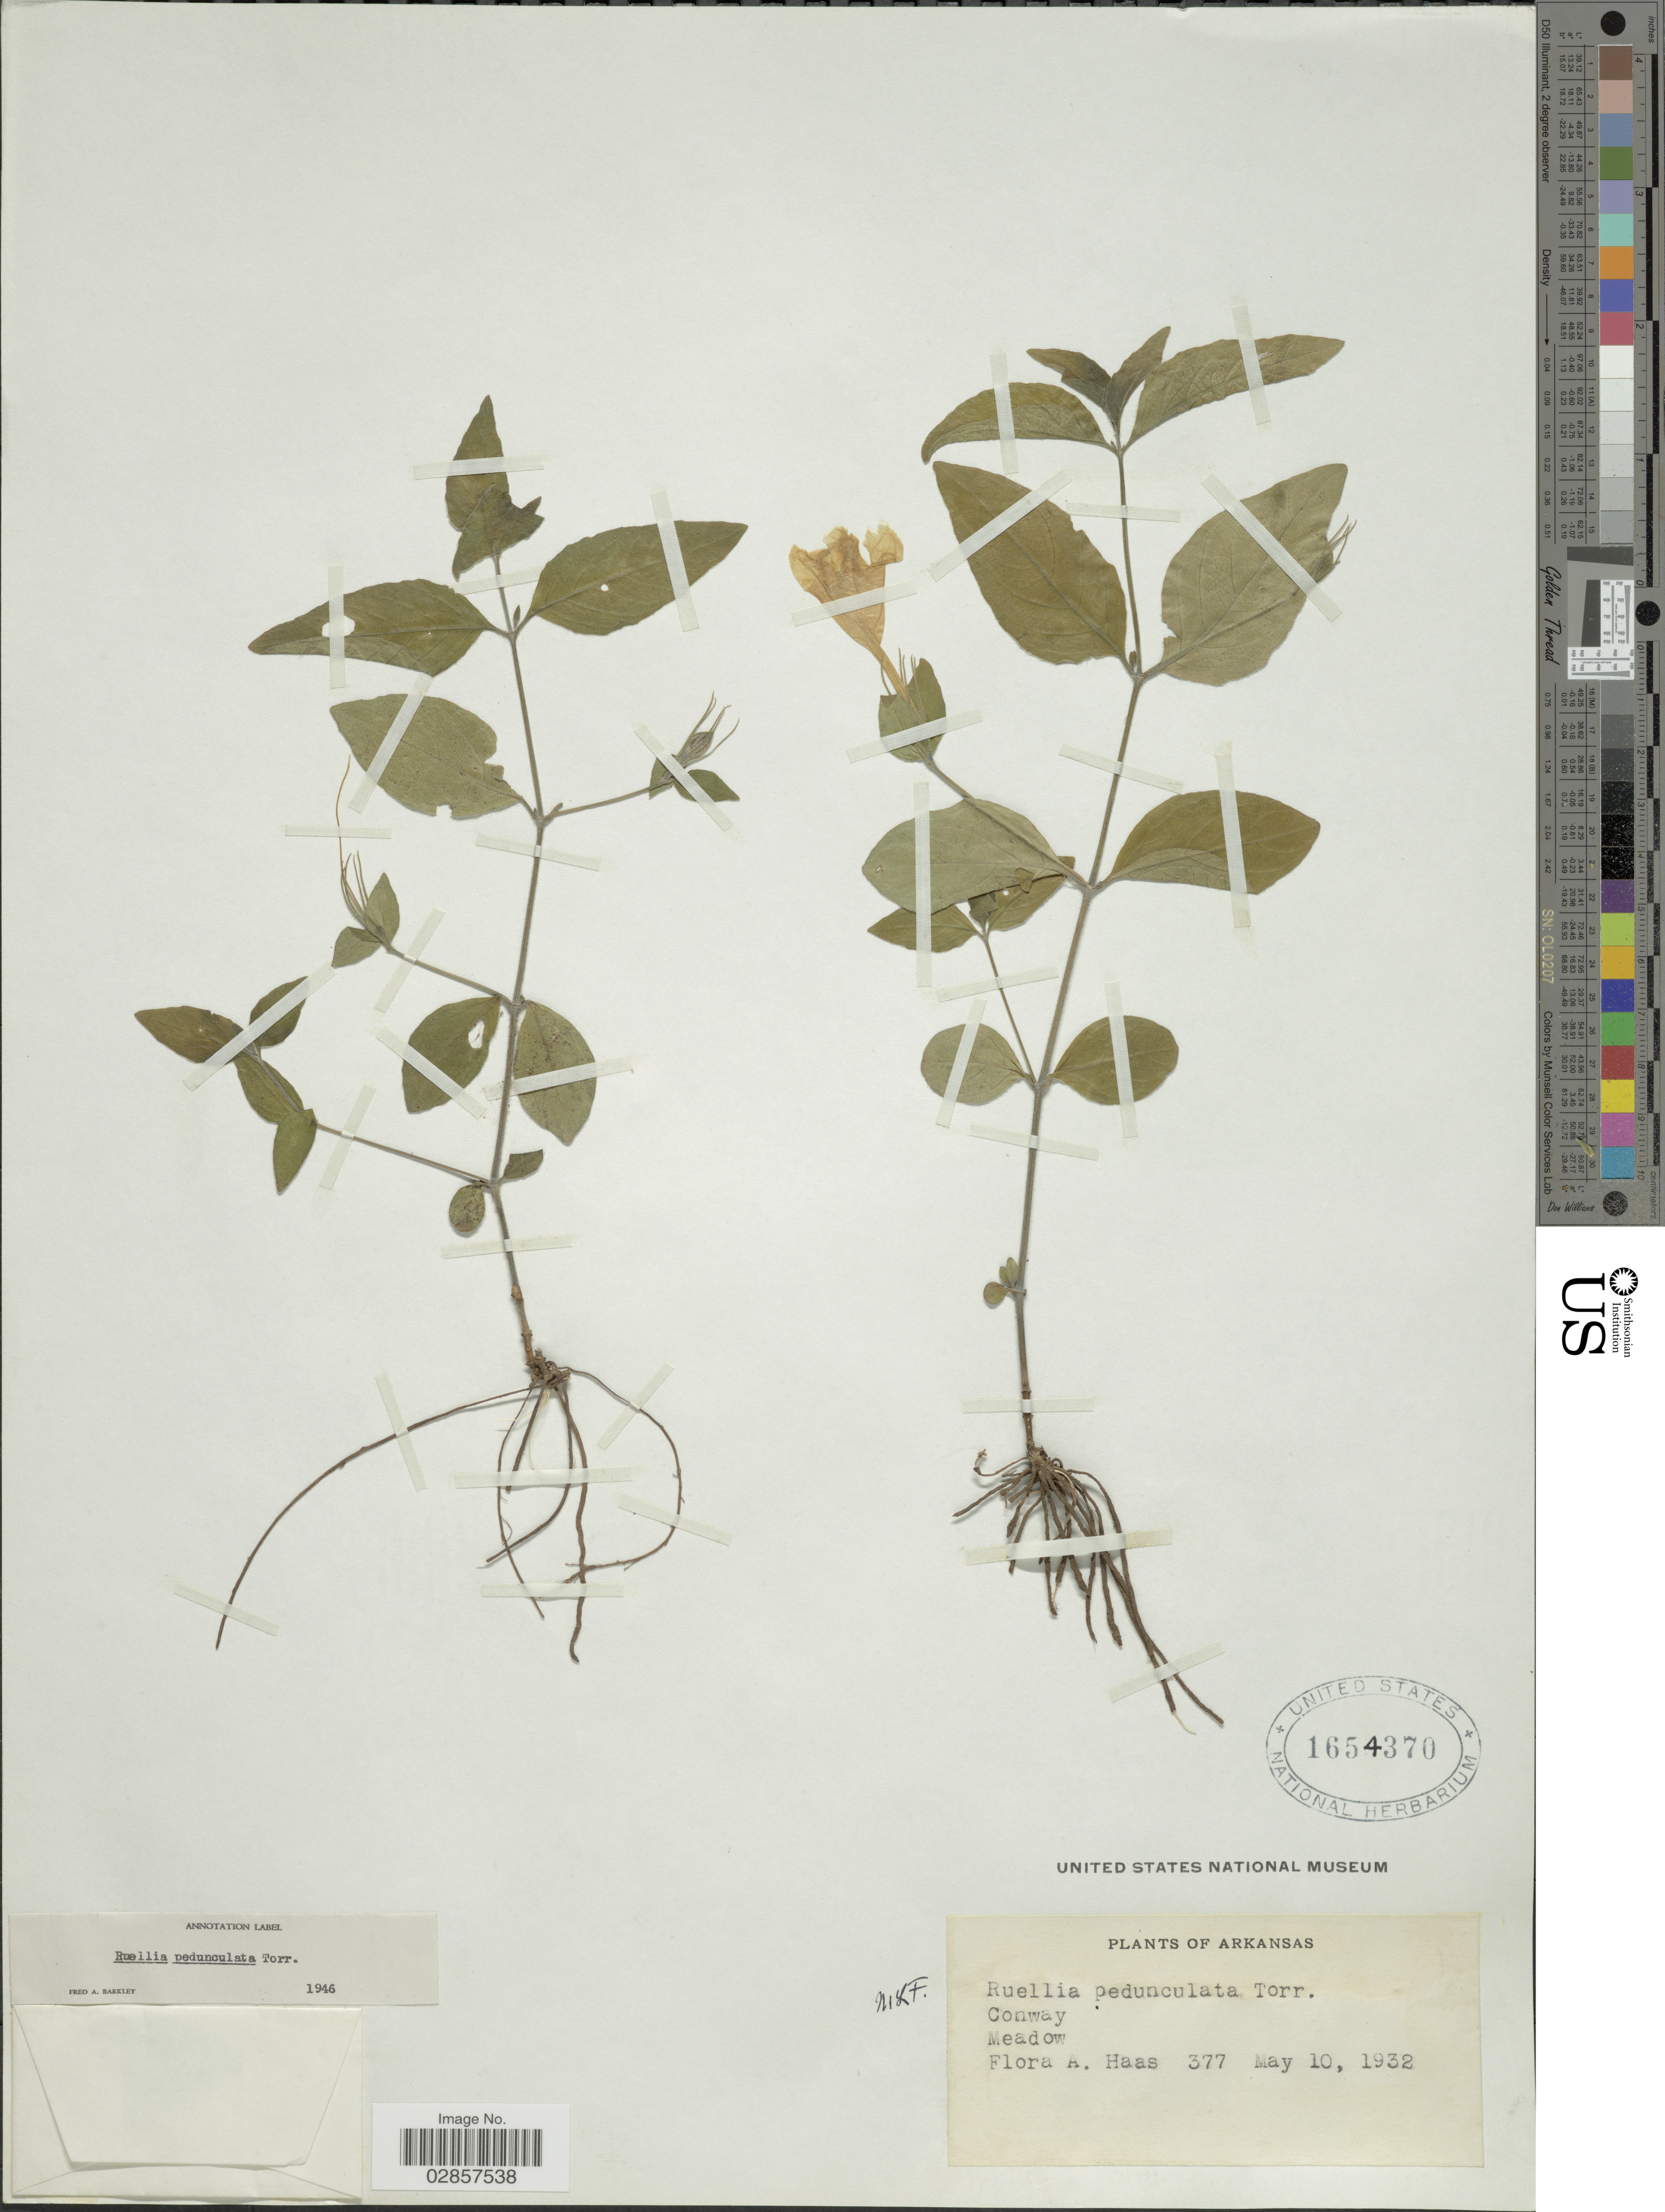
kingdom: Plantae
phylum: Tracheophyta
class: Magnoliopsida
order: Lamiales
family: Acanthaceae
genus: Ruellia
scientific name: Ruellia pedunculata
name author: Torr. ex A. Gray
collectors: F. A. Haas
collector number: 377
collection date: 1932-05-10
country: United States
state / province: Arkansas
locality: Conway.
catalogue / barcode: US 1654370